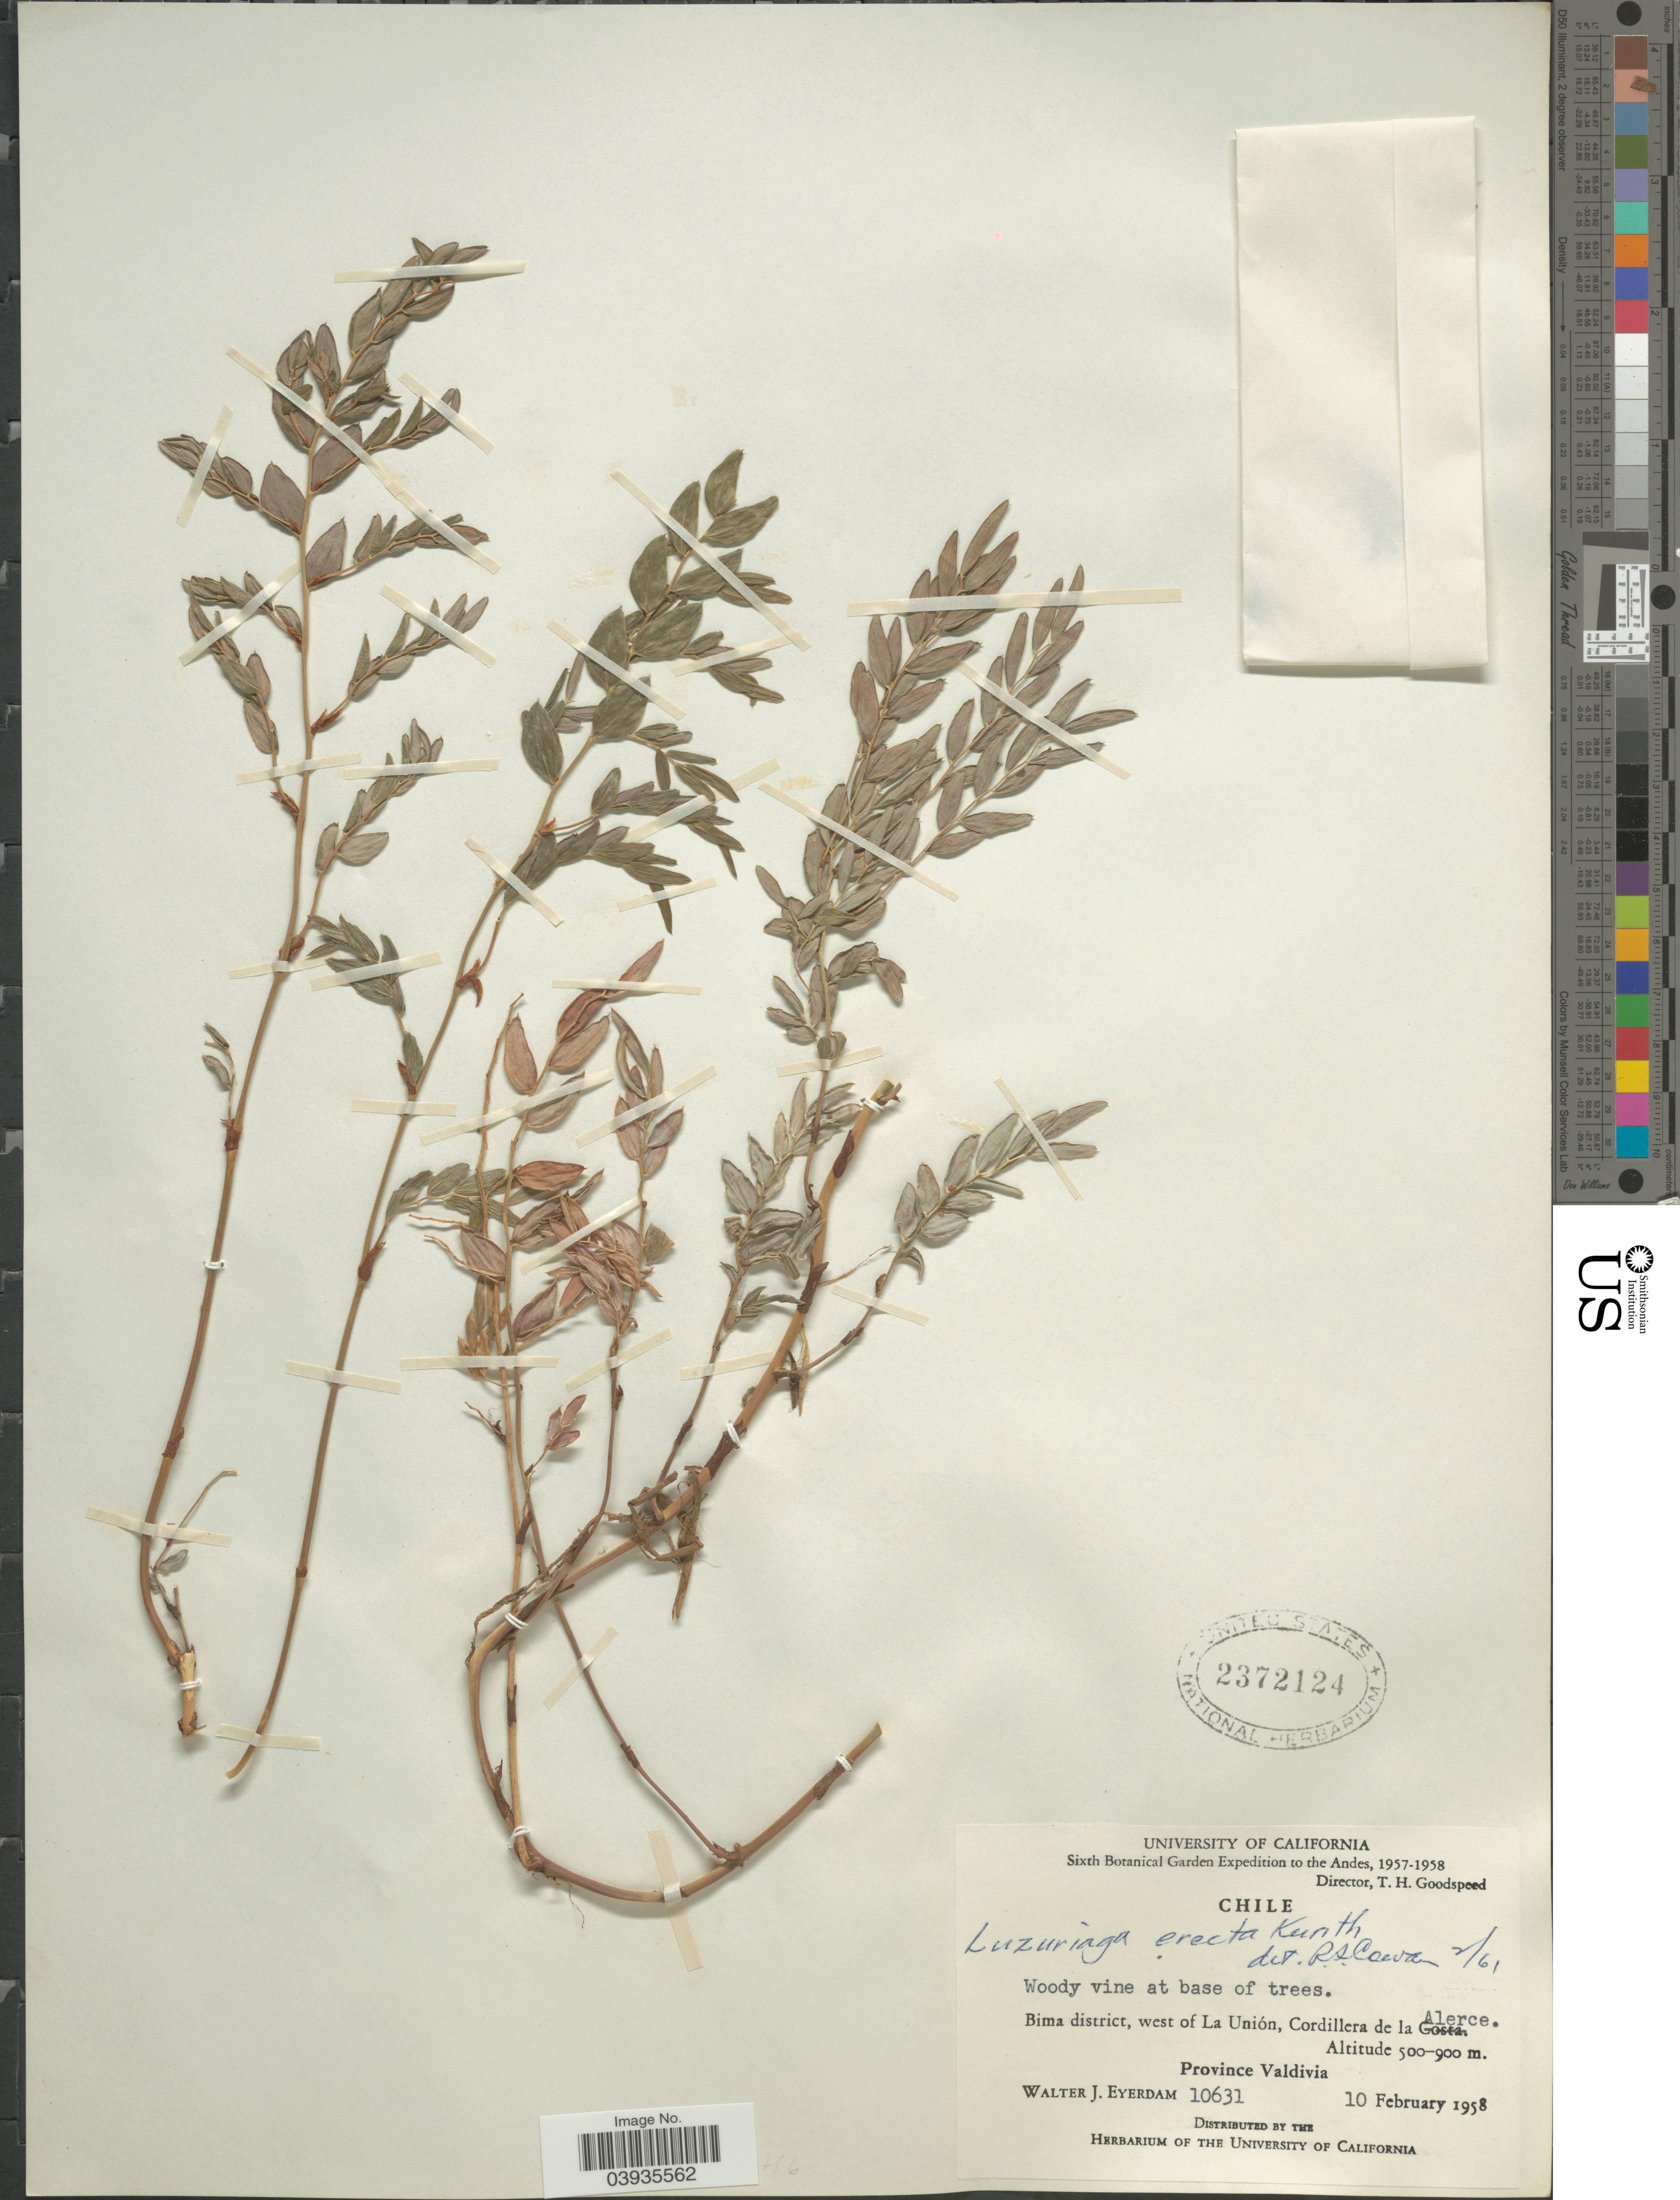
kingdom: Plantae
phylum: Tracheophyta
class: Liliopsida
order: Liliales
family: Alstroemeriaceae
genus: Luzuriaga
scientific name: Luzuriaga erecta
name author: Kunth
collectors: W. J. Eyerdam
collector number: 10631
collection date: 1958-02-10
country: Chile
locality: The Andes. Bima district, west of La Unión, Cordillera de la Alerce. Province Valdivia.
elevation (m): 500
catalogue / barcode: US 2372124